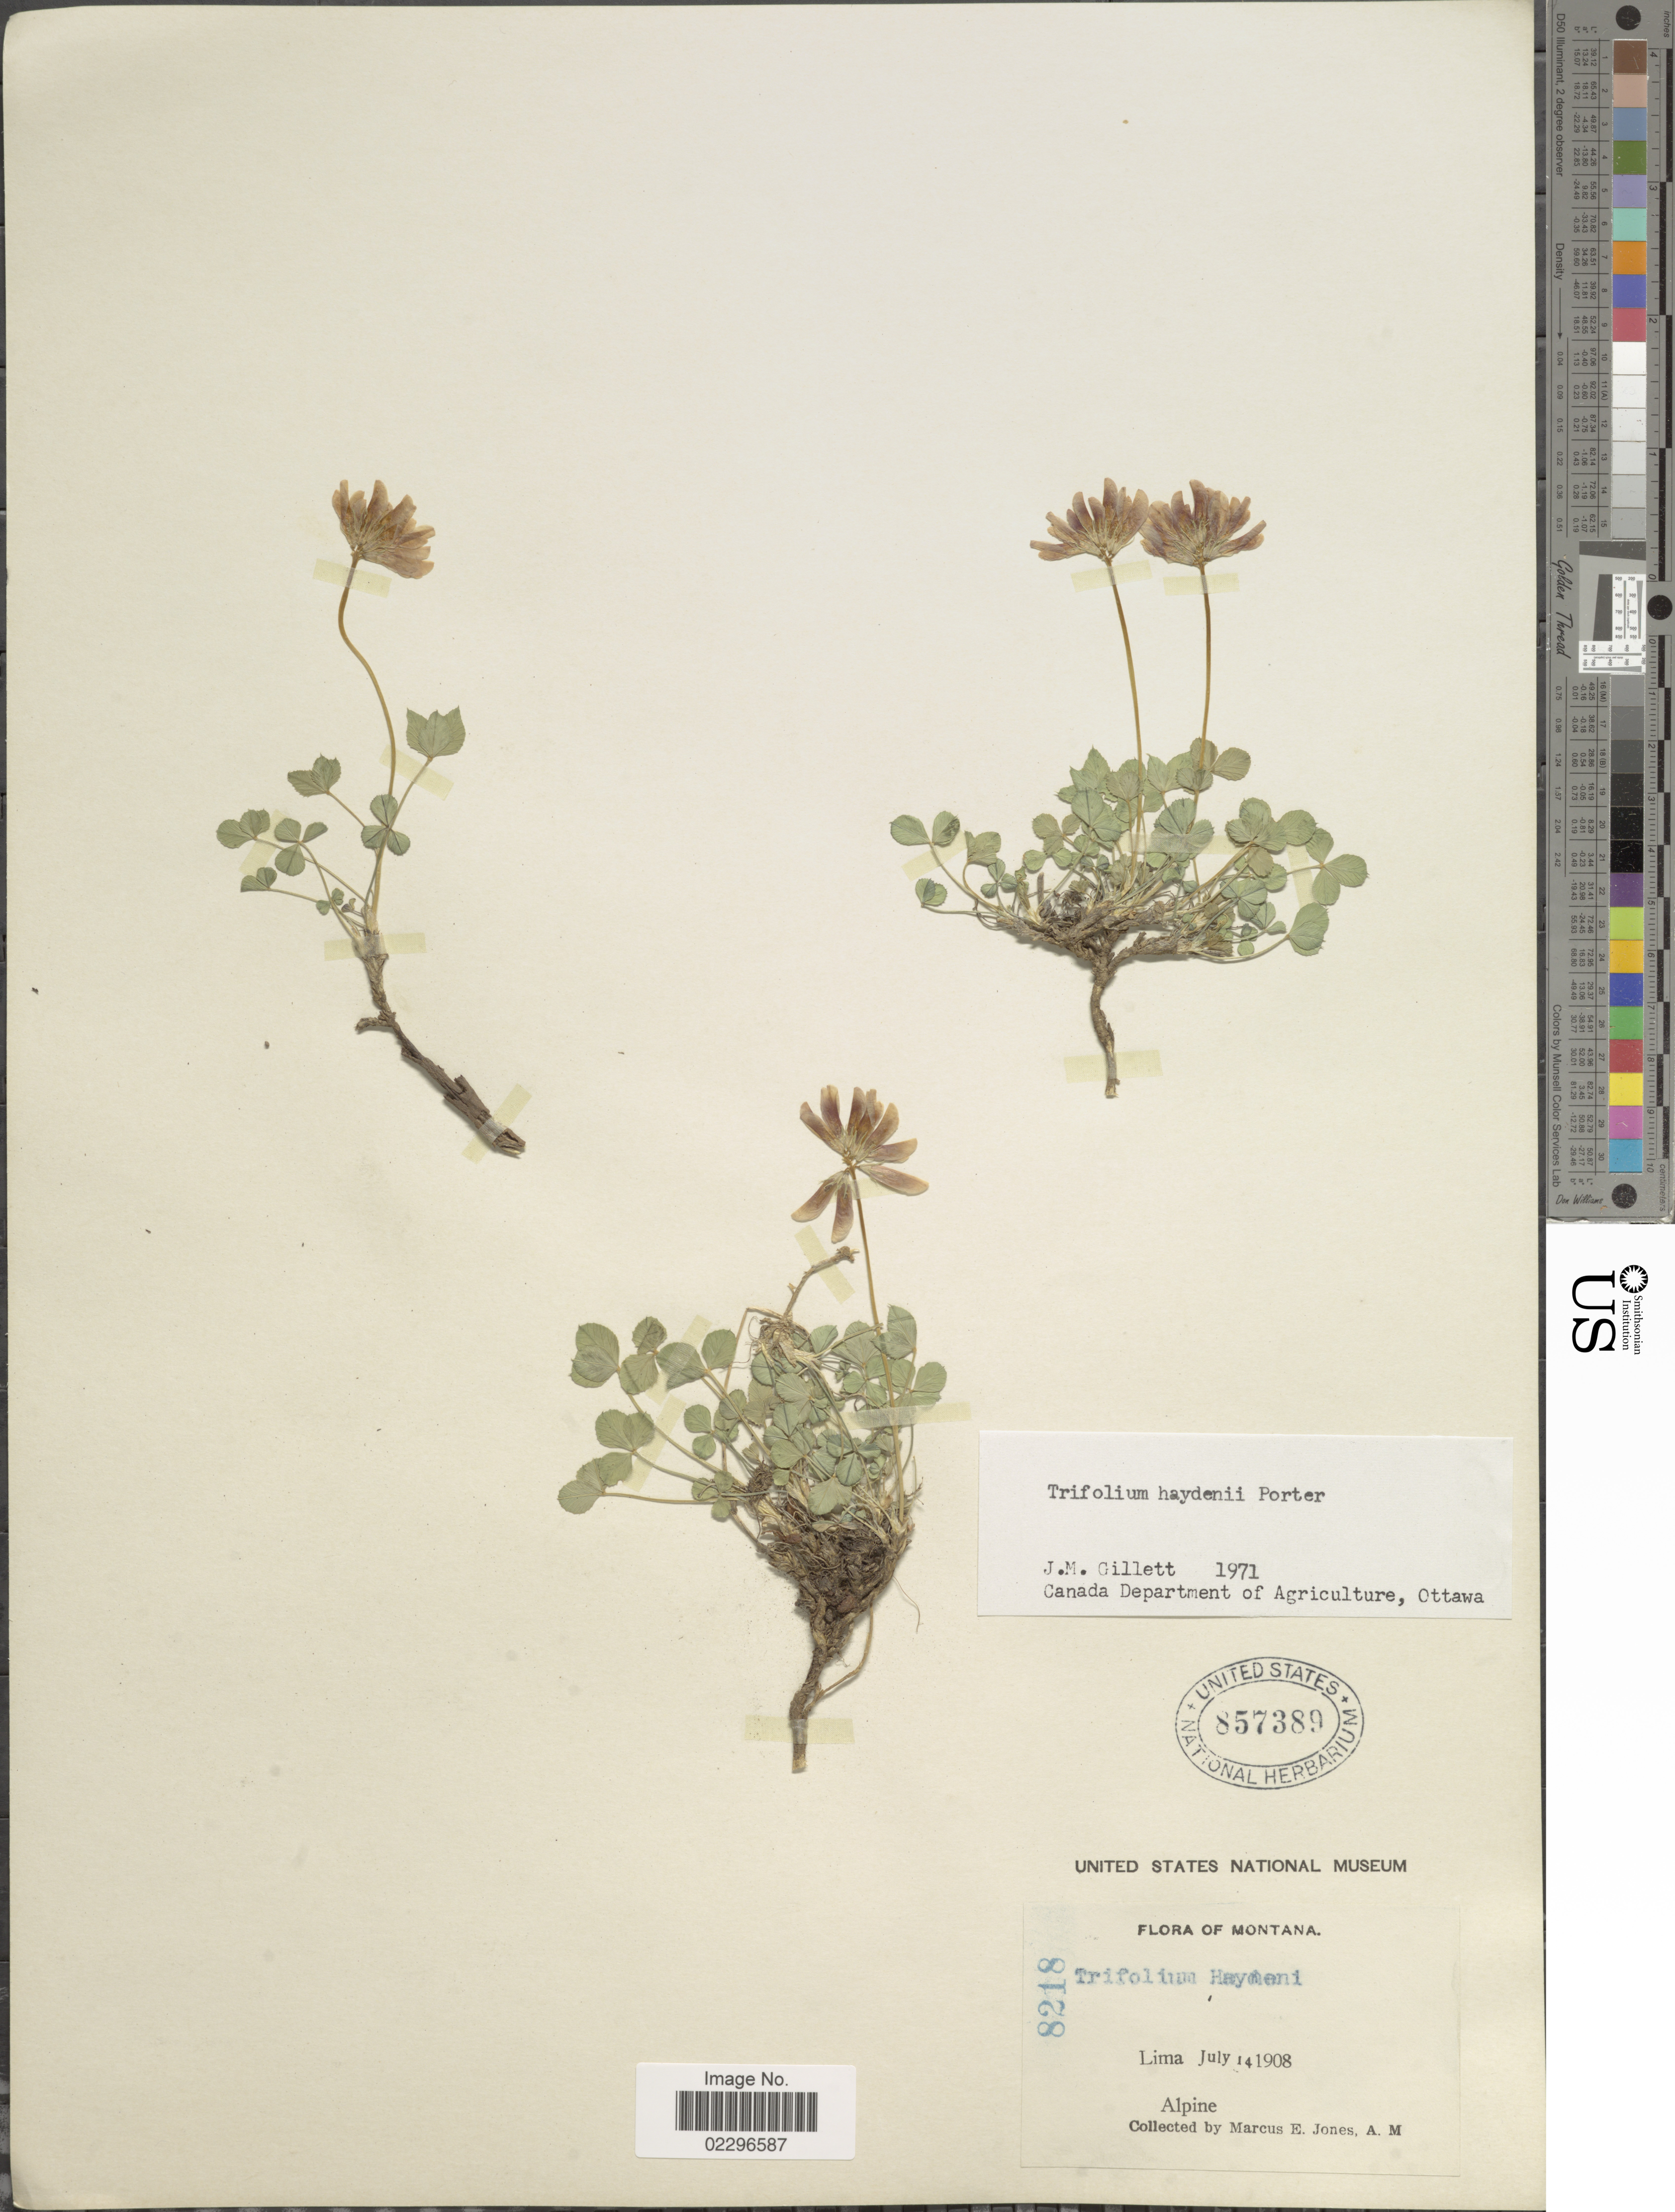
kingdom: Plantae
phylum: Tracheophyta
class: Magnoliopsida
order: Fabales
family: Fabaceae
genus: Trifolium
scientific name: Trifolium haydeni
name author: Porter in Hayden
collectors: M. E. Jones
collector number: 8218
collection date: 1908-07-14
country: United States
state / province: Montana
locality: Lima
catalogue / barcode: US 857389